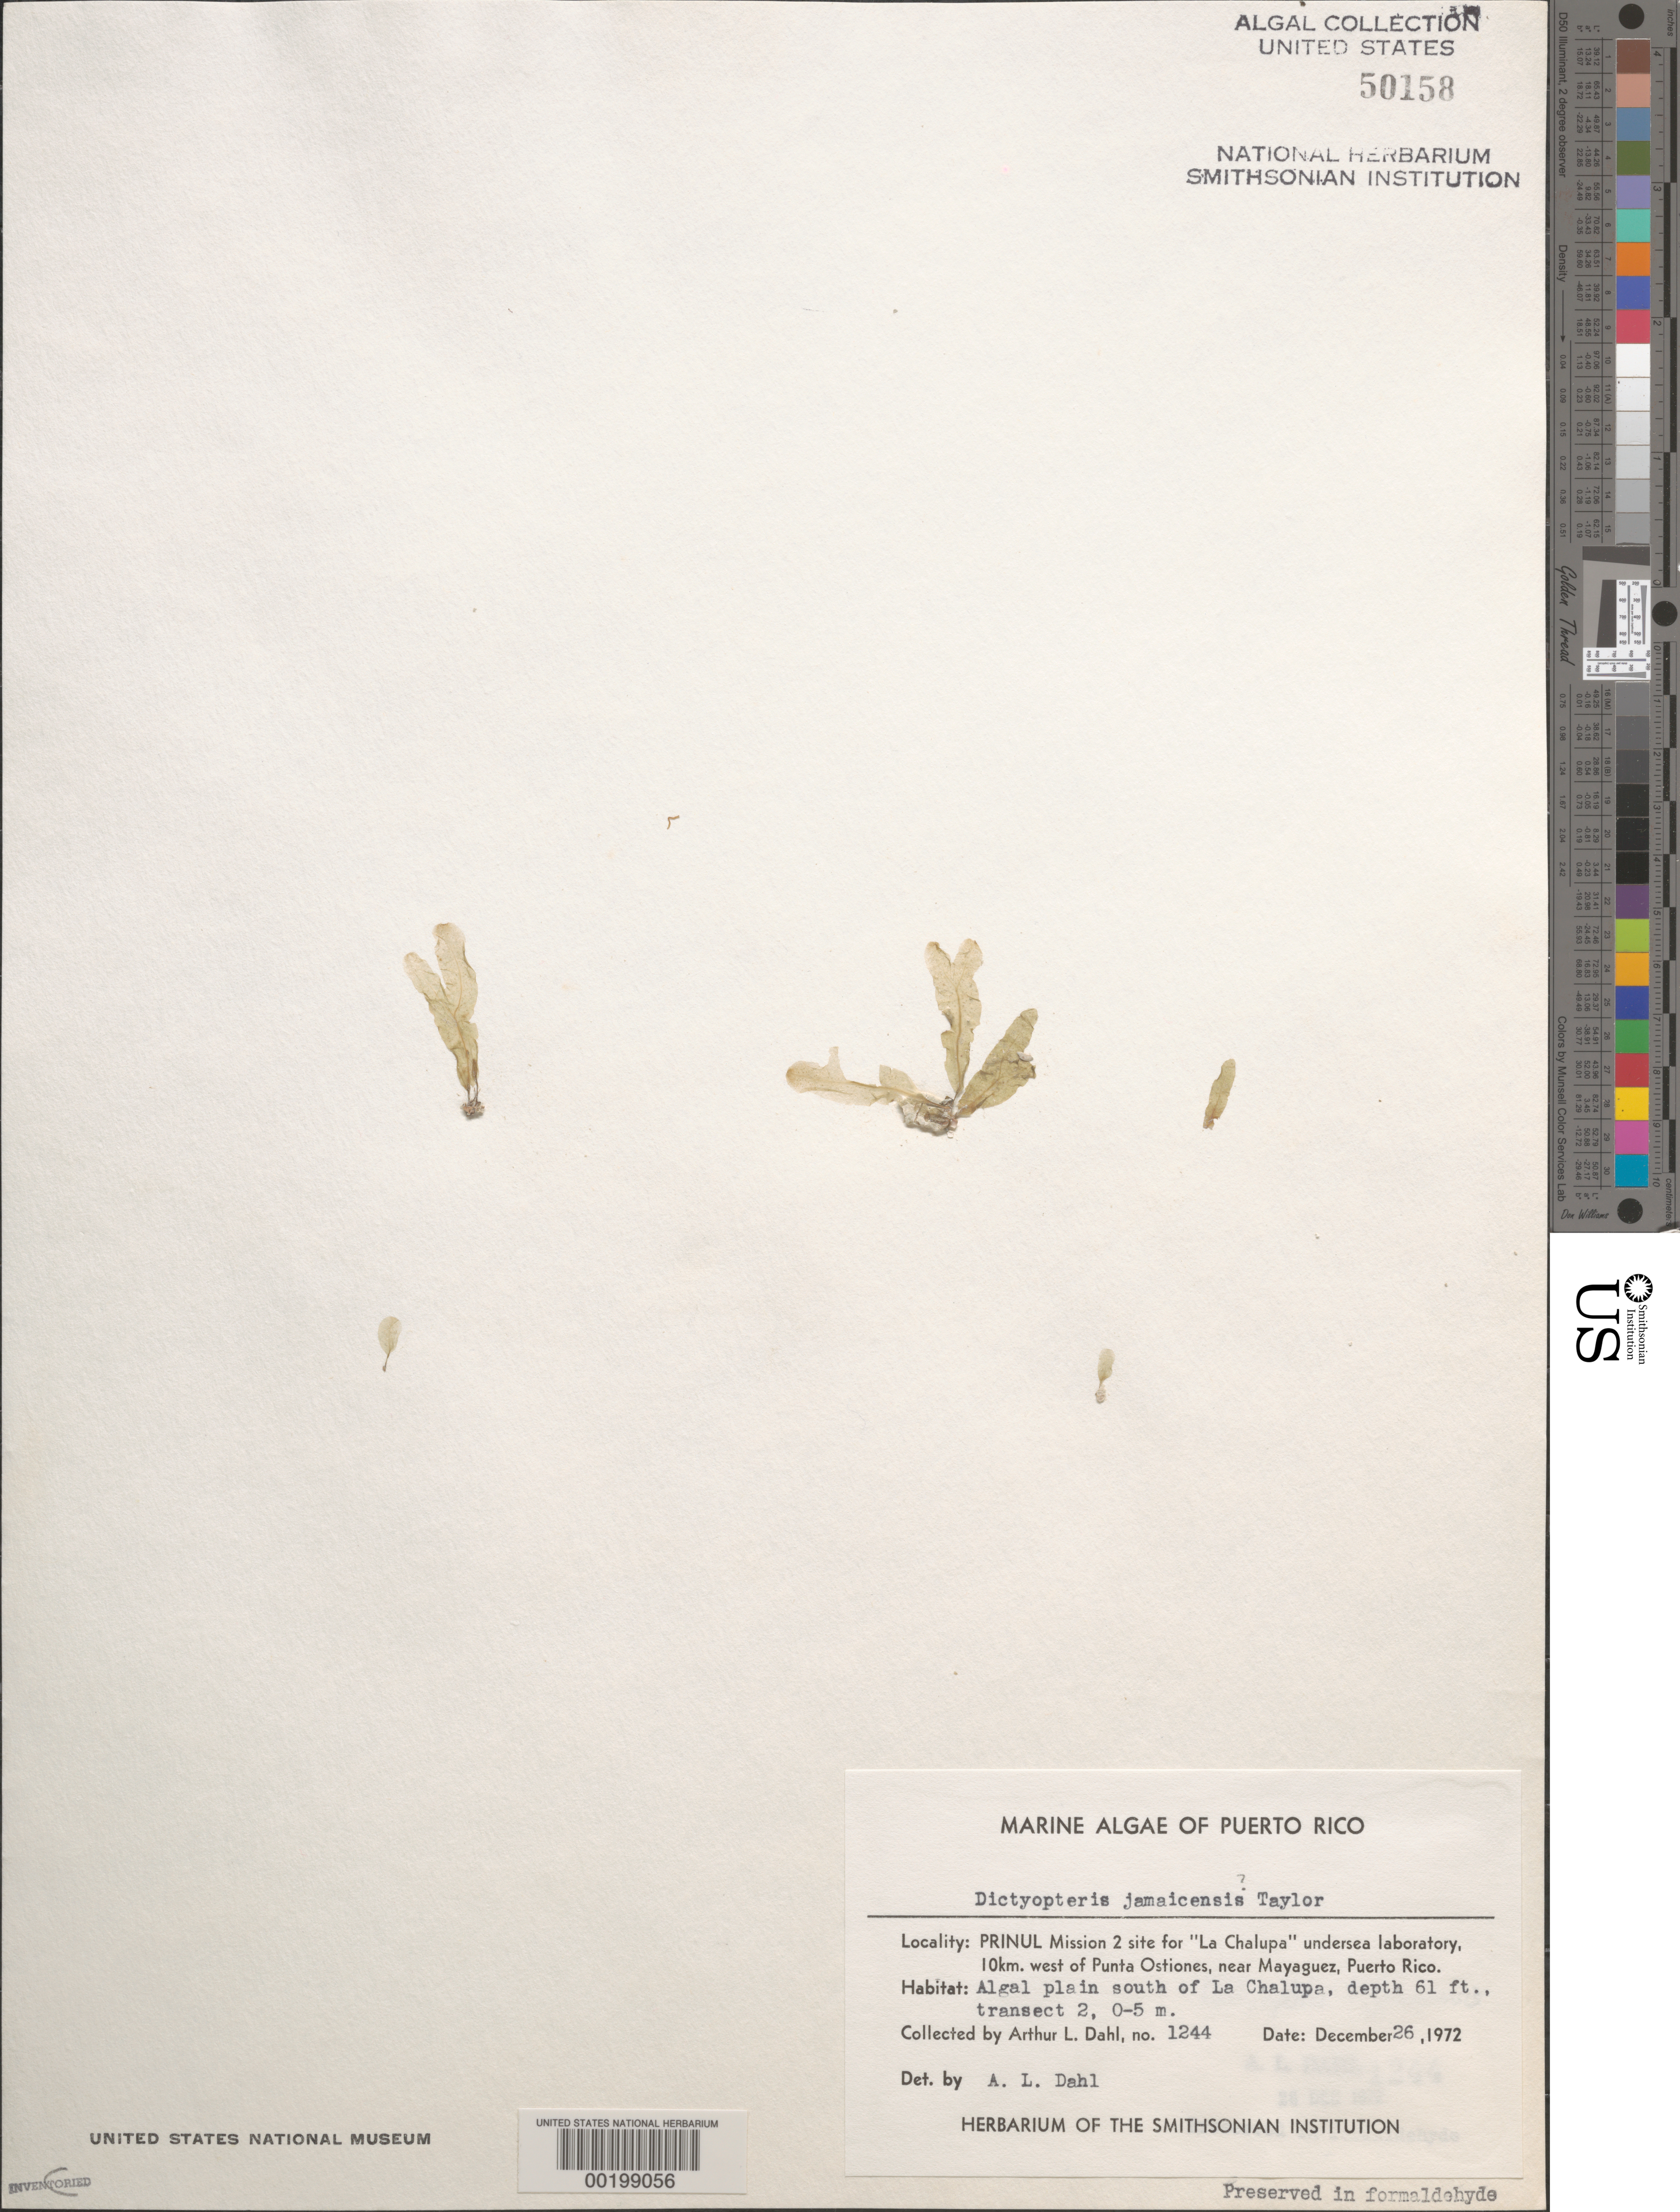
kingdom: Chromista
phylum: Ochrophyta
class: Phaeophyceae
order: Dictyotales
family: Dictyotaceae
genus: Dictyopteris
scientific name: Dictyopteris jamaicensis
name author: W.R. Taylor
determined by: Dahl, A. E.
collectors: A. Dahl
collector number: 1244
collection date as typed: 26 Dec 1972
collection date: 1972-12-26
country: Puerto Rico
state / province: Mayaguez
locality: La chalupa undersea laboratory, 10 km west of punta ostiones, near mayaguez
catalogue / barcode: US 50158